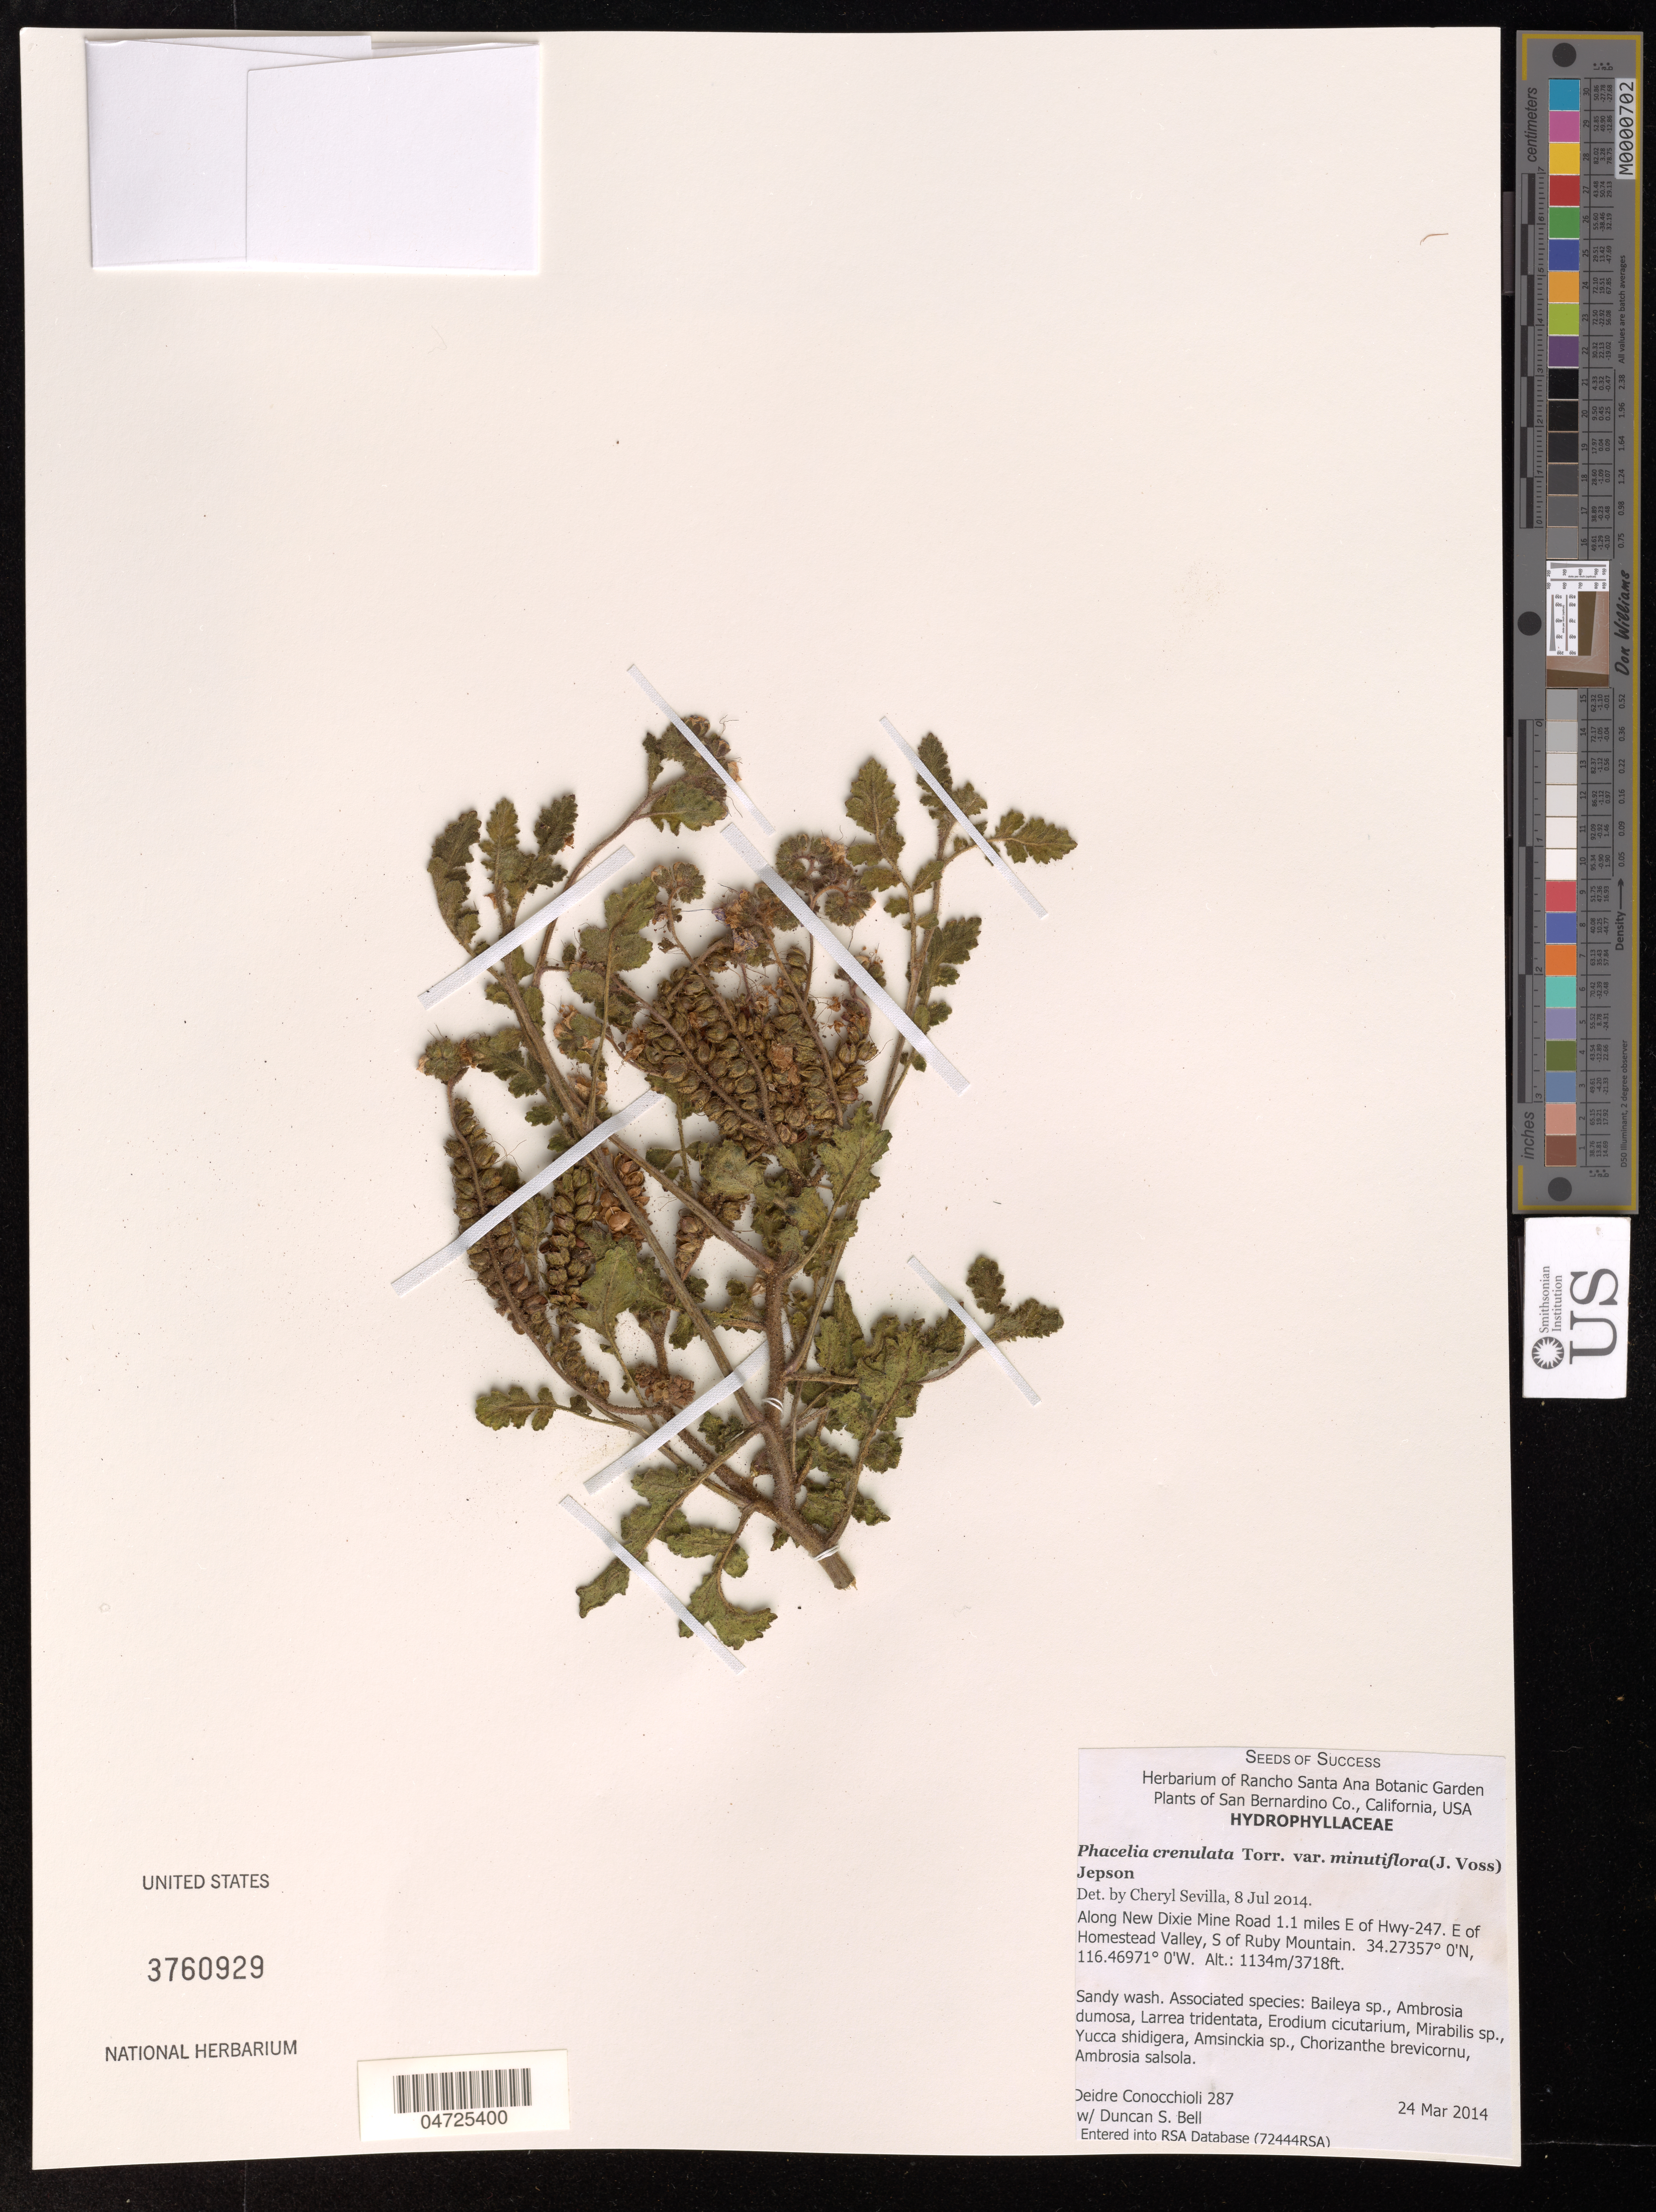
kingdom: Plantae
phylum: Tracheophyta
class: Magnoliopsida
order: Boraginales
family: Hydrophyllaceae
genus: Phacelia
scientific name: Phacelia crenulata var. minutiflora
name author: (J.W. Voss ex Munz) Jeps.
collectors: D. Conocchioli & D. S. Bell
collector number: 287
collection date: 2014-03-24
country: United States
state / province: California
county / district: San Bernardino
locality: San Bernardino Co. Along New Dixie Mine Road 1.1 miles E of Hwy-247. E of Homestead Valley, S of Ruby Mountain.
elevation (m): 1134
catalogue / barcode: US 3760929